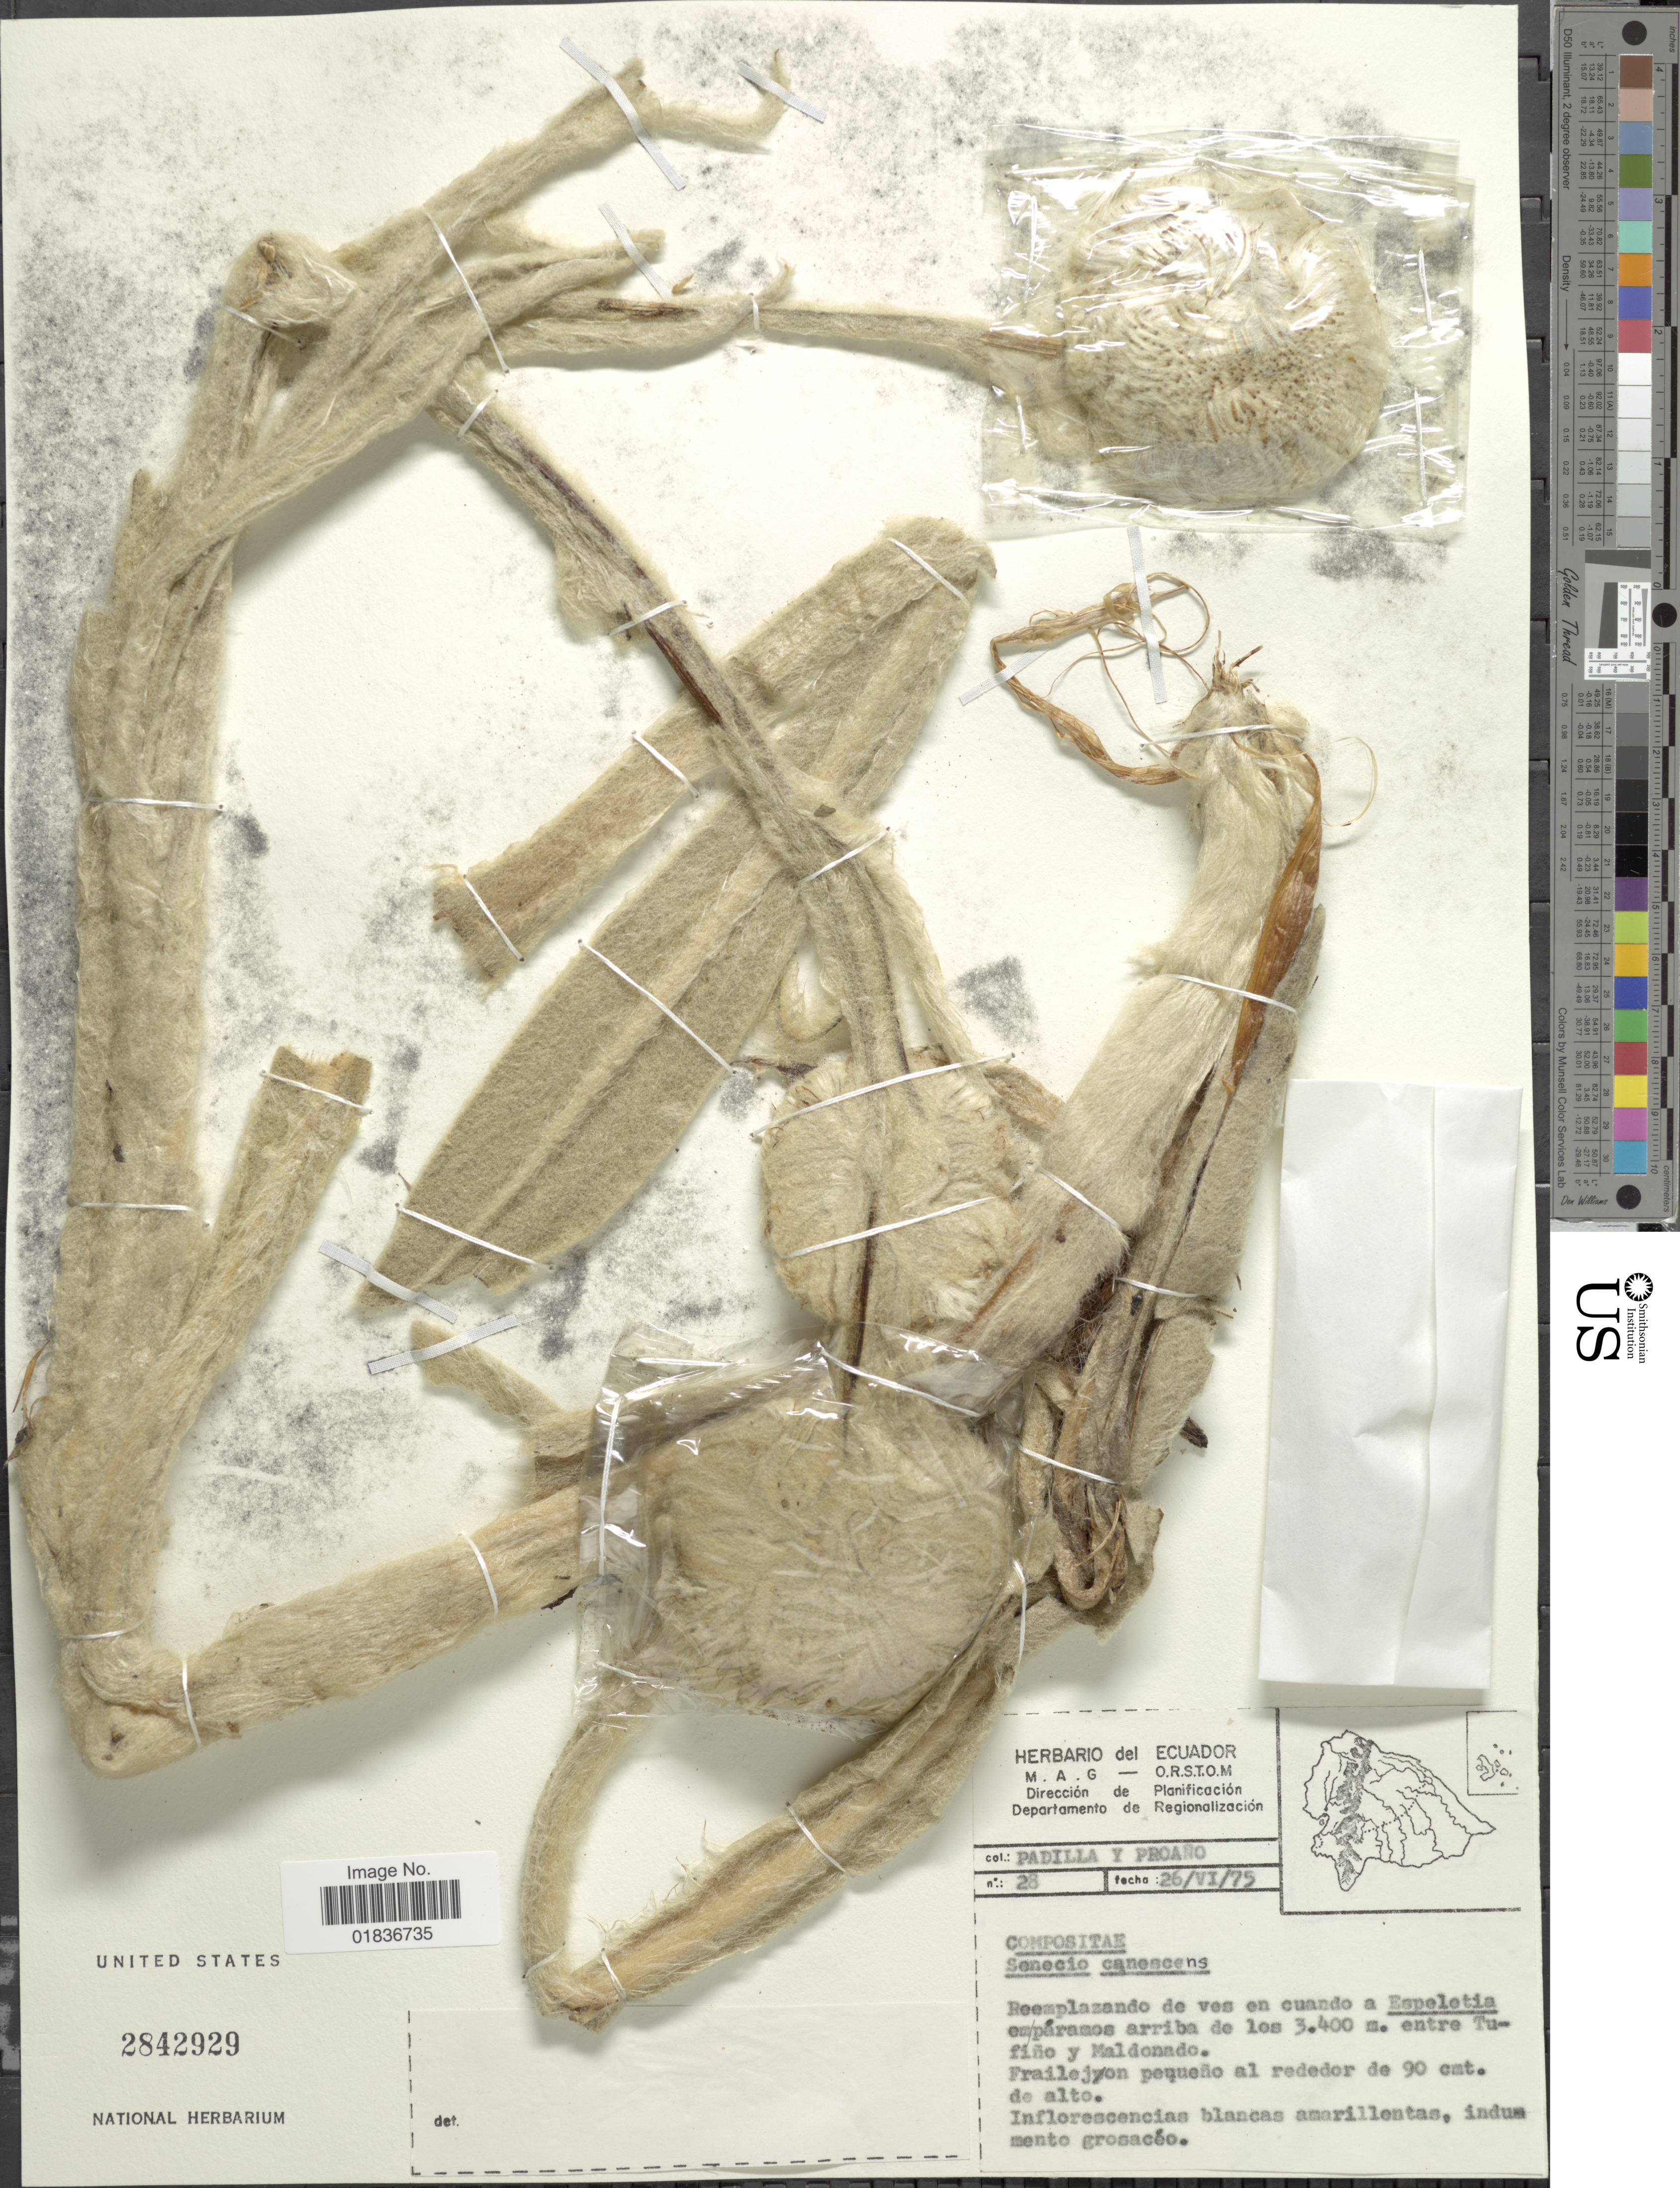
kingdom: Plantae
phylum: Tracheophyta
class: Magnoliopsida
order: Asterales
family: Asteraceae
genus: Senecio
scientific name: Senecio canescens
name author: (Bonpl.) Cuatrec.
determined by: Salomon, Luciana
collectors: Padilla & E. Proaño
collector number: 28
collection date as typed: Transcribed d/m/y: 26/6/75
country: Ecuador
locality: Entre Tufiño y Maldonado.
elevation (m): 3400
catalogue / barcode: US 2842929